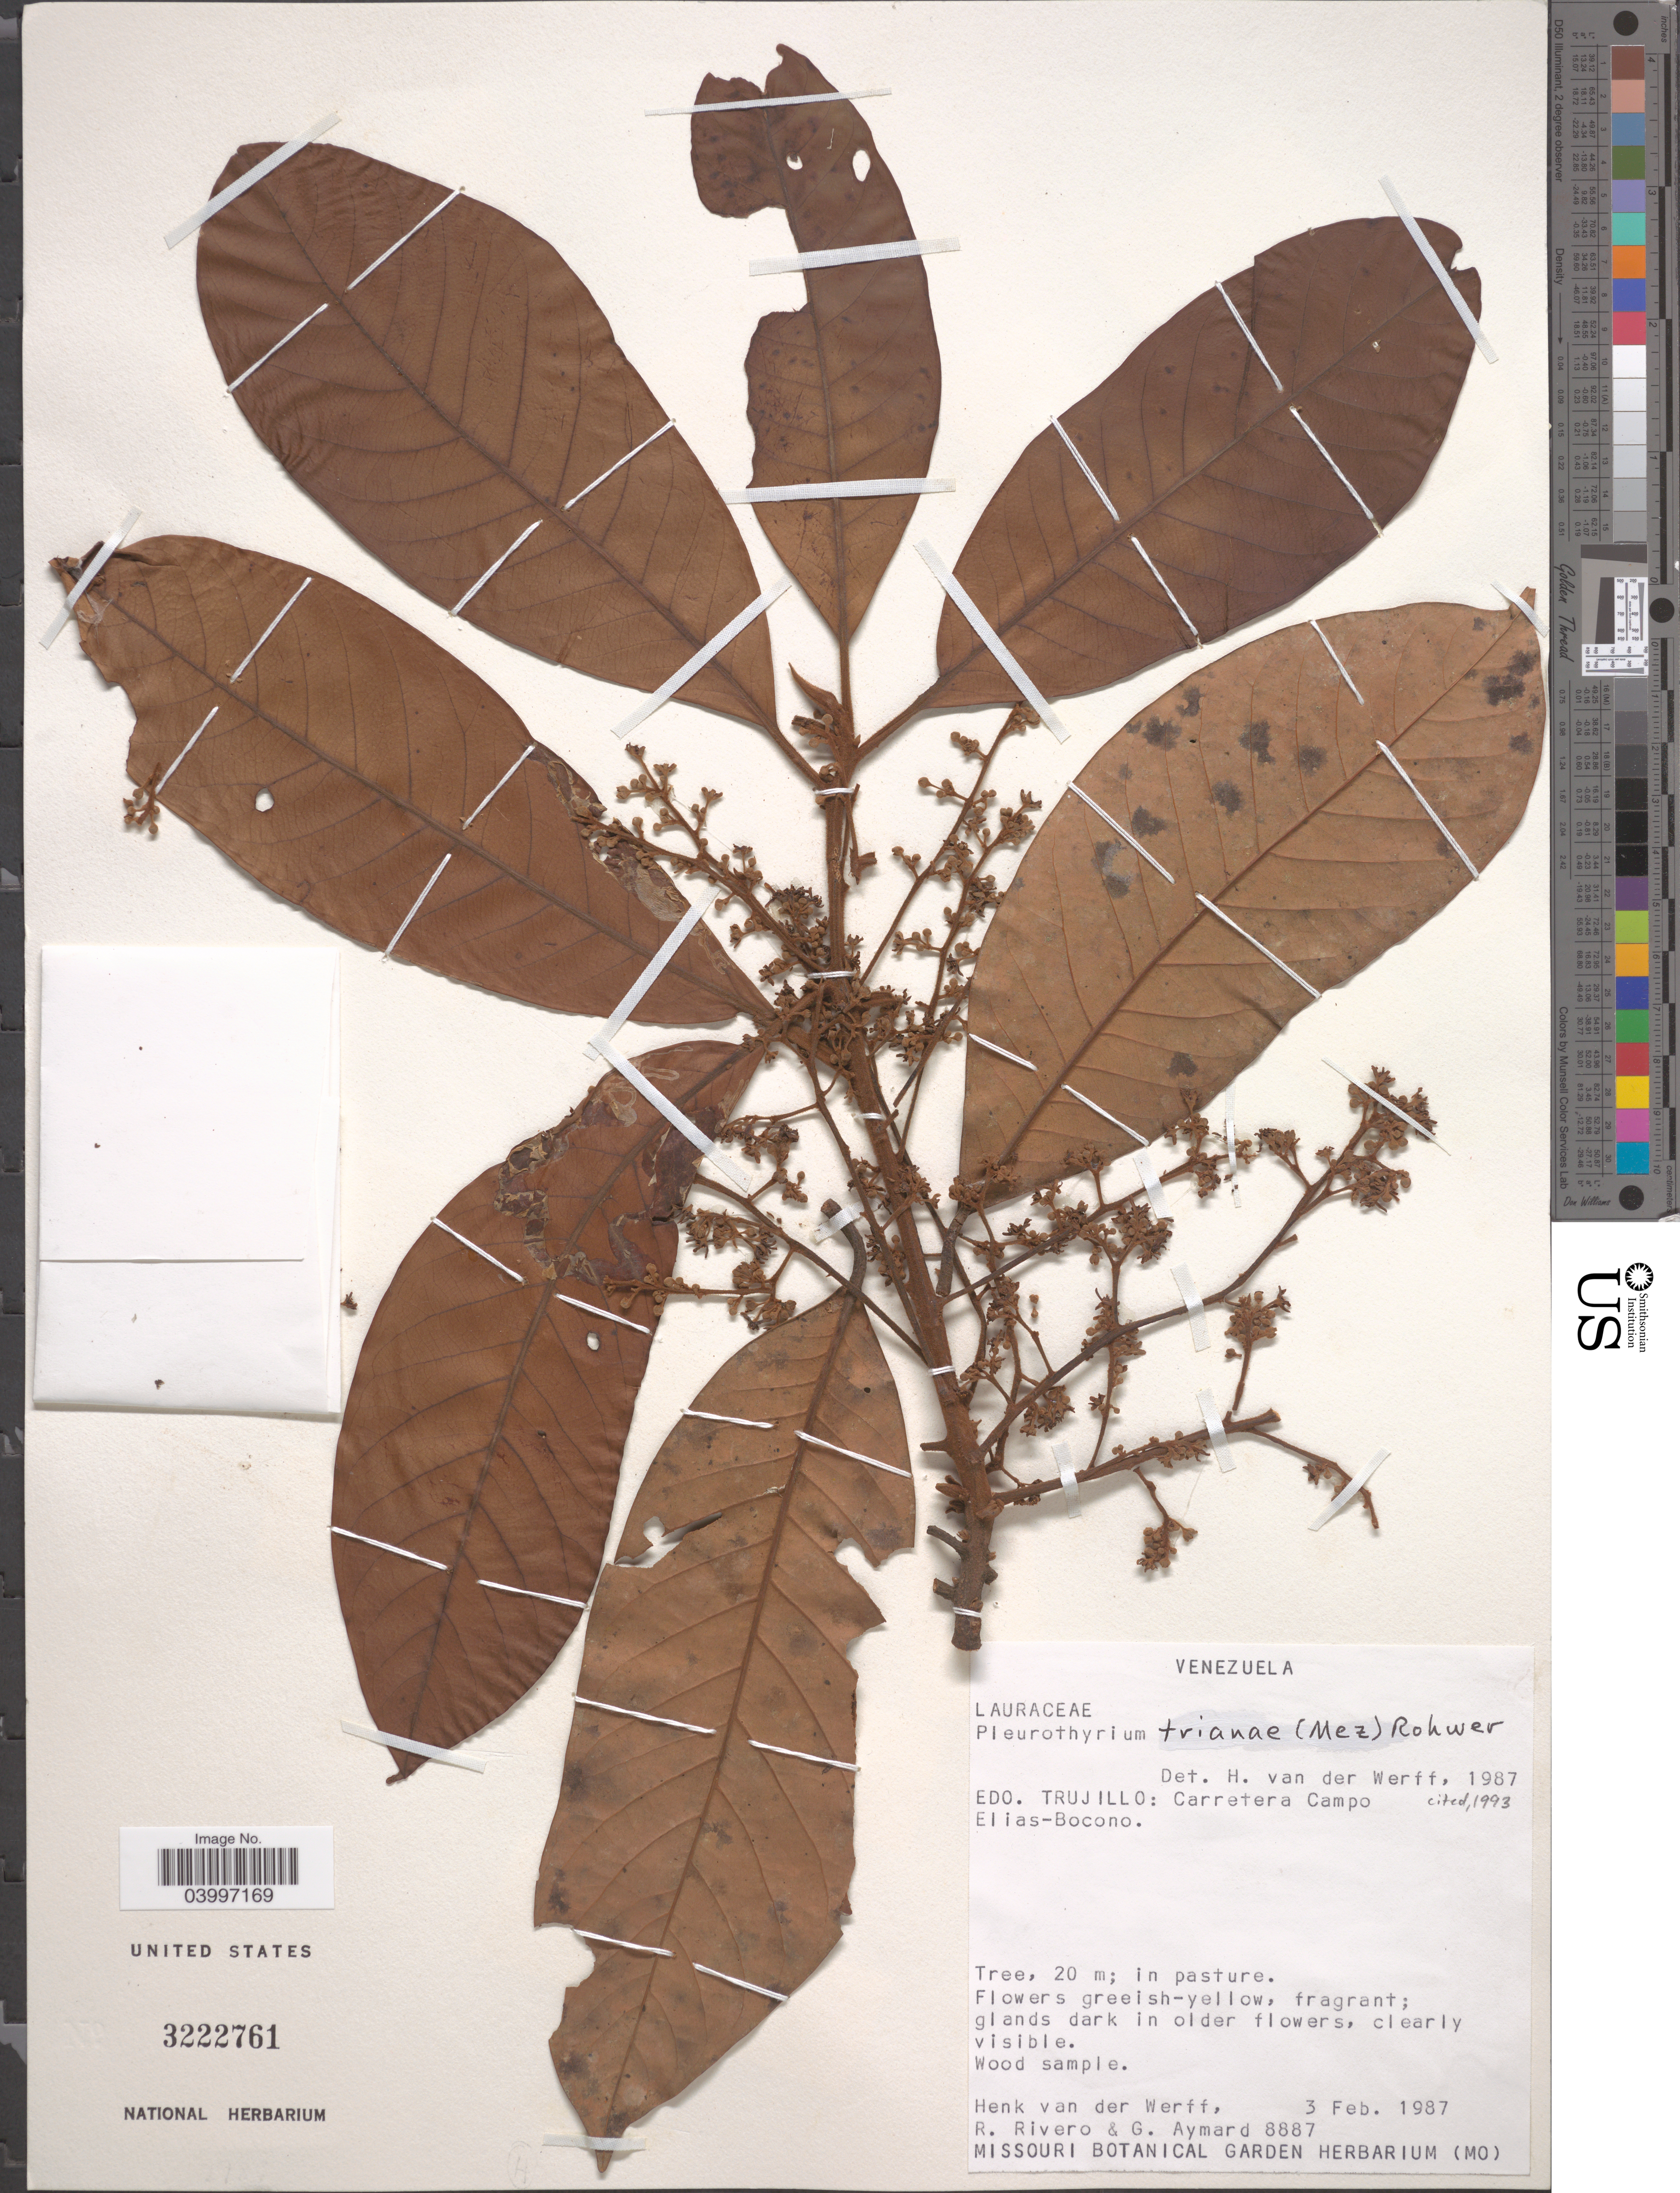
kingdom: Plantae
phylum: Tracheophyta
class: Magnoliopsida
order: Laurales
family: Lauraceae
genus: Pleurothyrium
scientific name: Pleurothyrium trianae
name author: (Mez) Rohwer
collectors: H. van der Werff, R. Rivero & G. A. Aymard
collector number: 8887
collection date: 1987-02-03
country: Venezuela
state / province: Trujillo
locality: Edo. Trujillo: Carretera Campo. Elias-Bocono.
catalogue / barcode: US 3222761